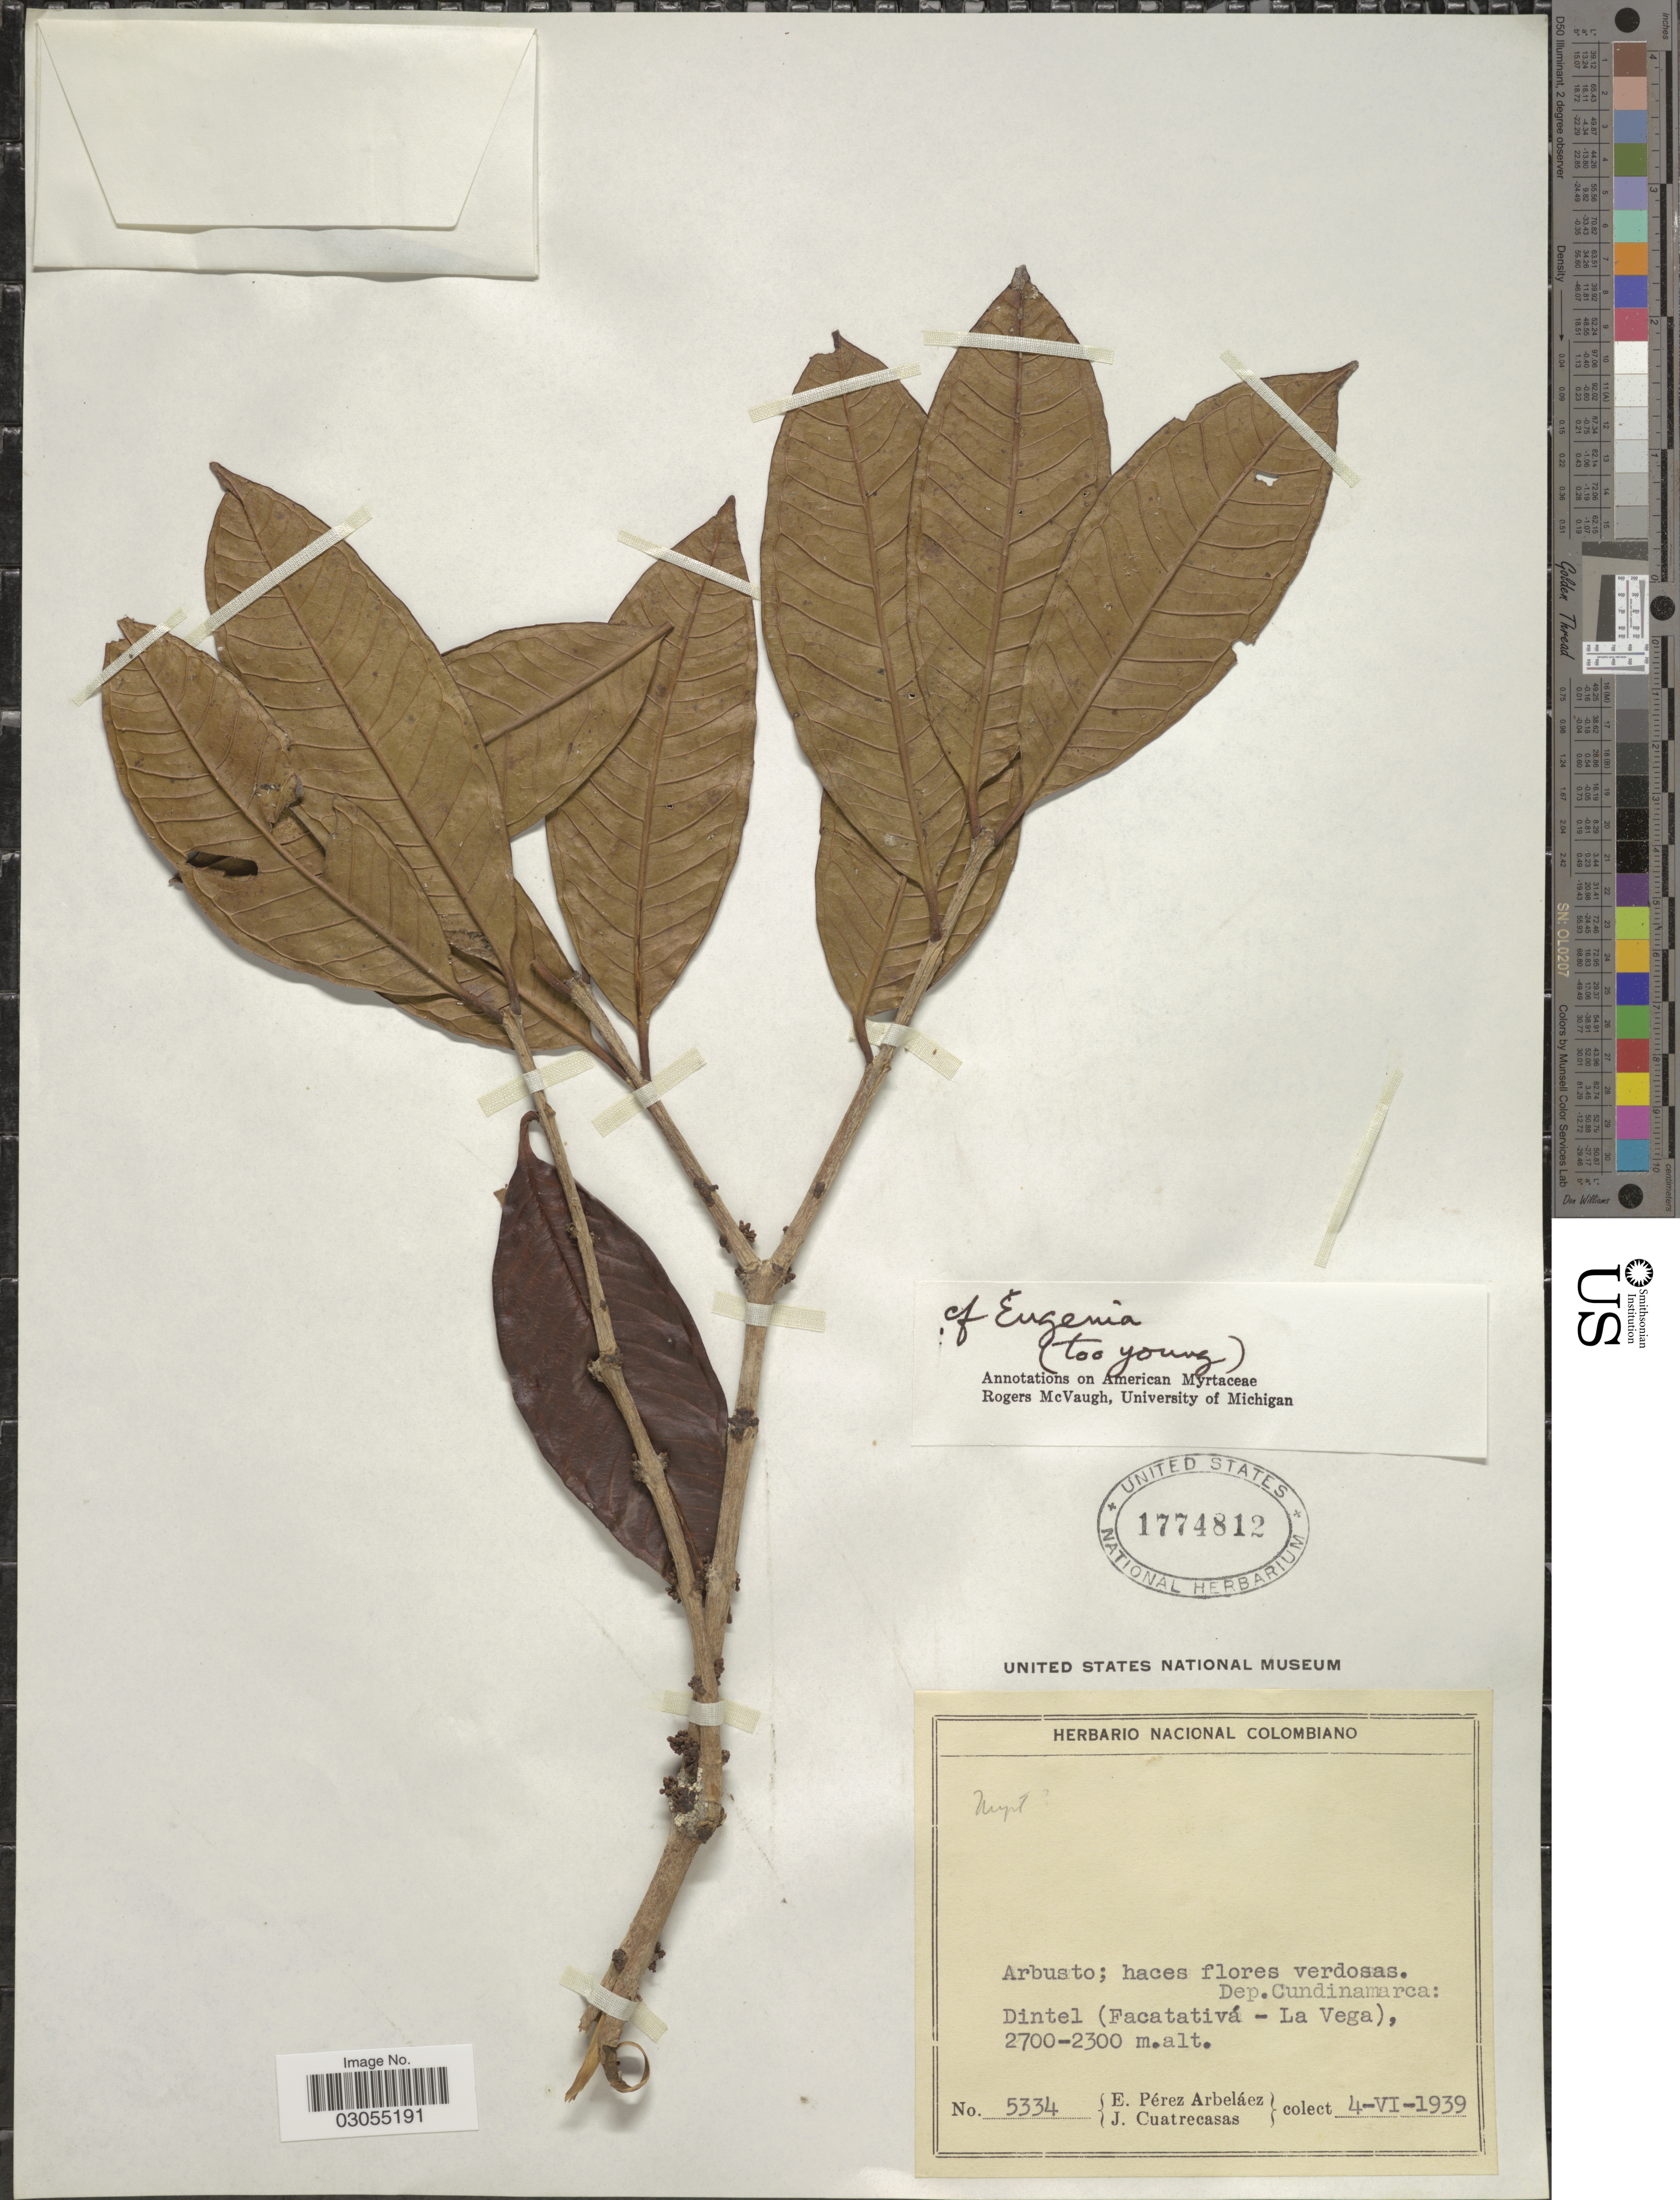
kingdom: Plantae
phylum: Tracheophyta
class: Magnoliopsida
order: Myrtales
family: Myrtaceae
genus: Eugenia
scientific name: Eugenia sp.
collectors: E. Pérez Arbeláez & J. Cuatrecasas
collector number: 5334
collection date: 1939-06-04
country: Colombia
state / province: Cundinamarca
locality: Dept. Cundinamarca. Dintel (Facatativá- La Vega).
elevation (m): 2300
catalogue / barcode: US 1774812